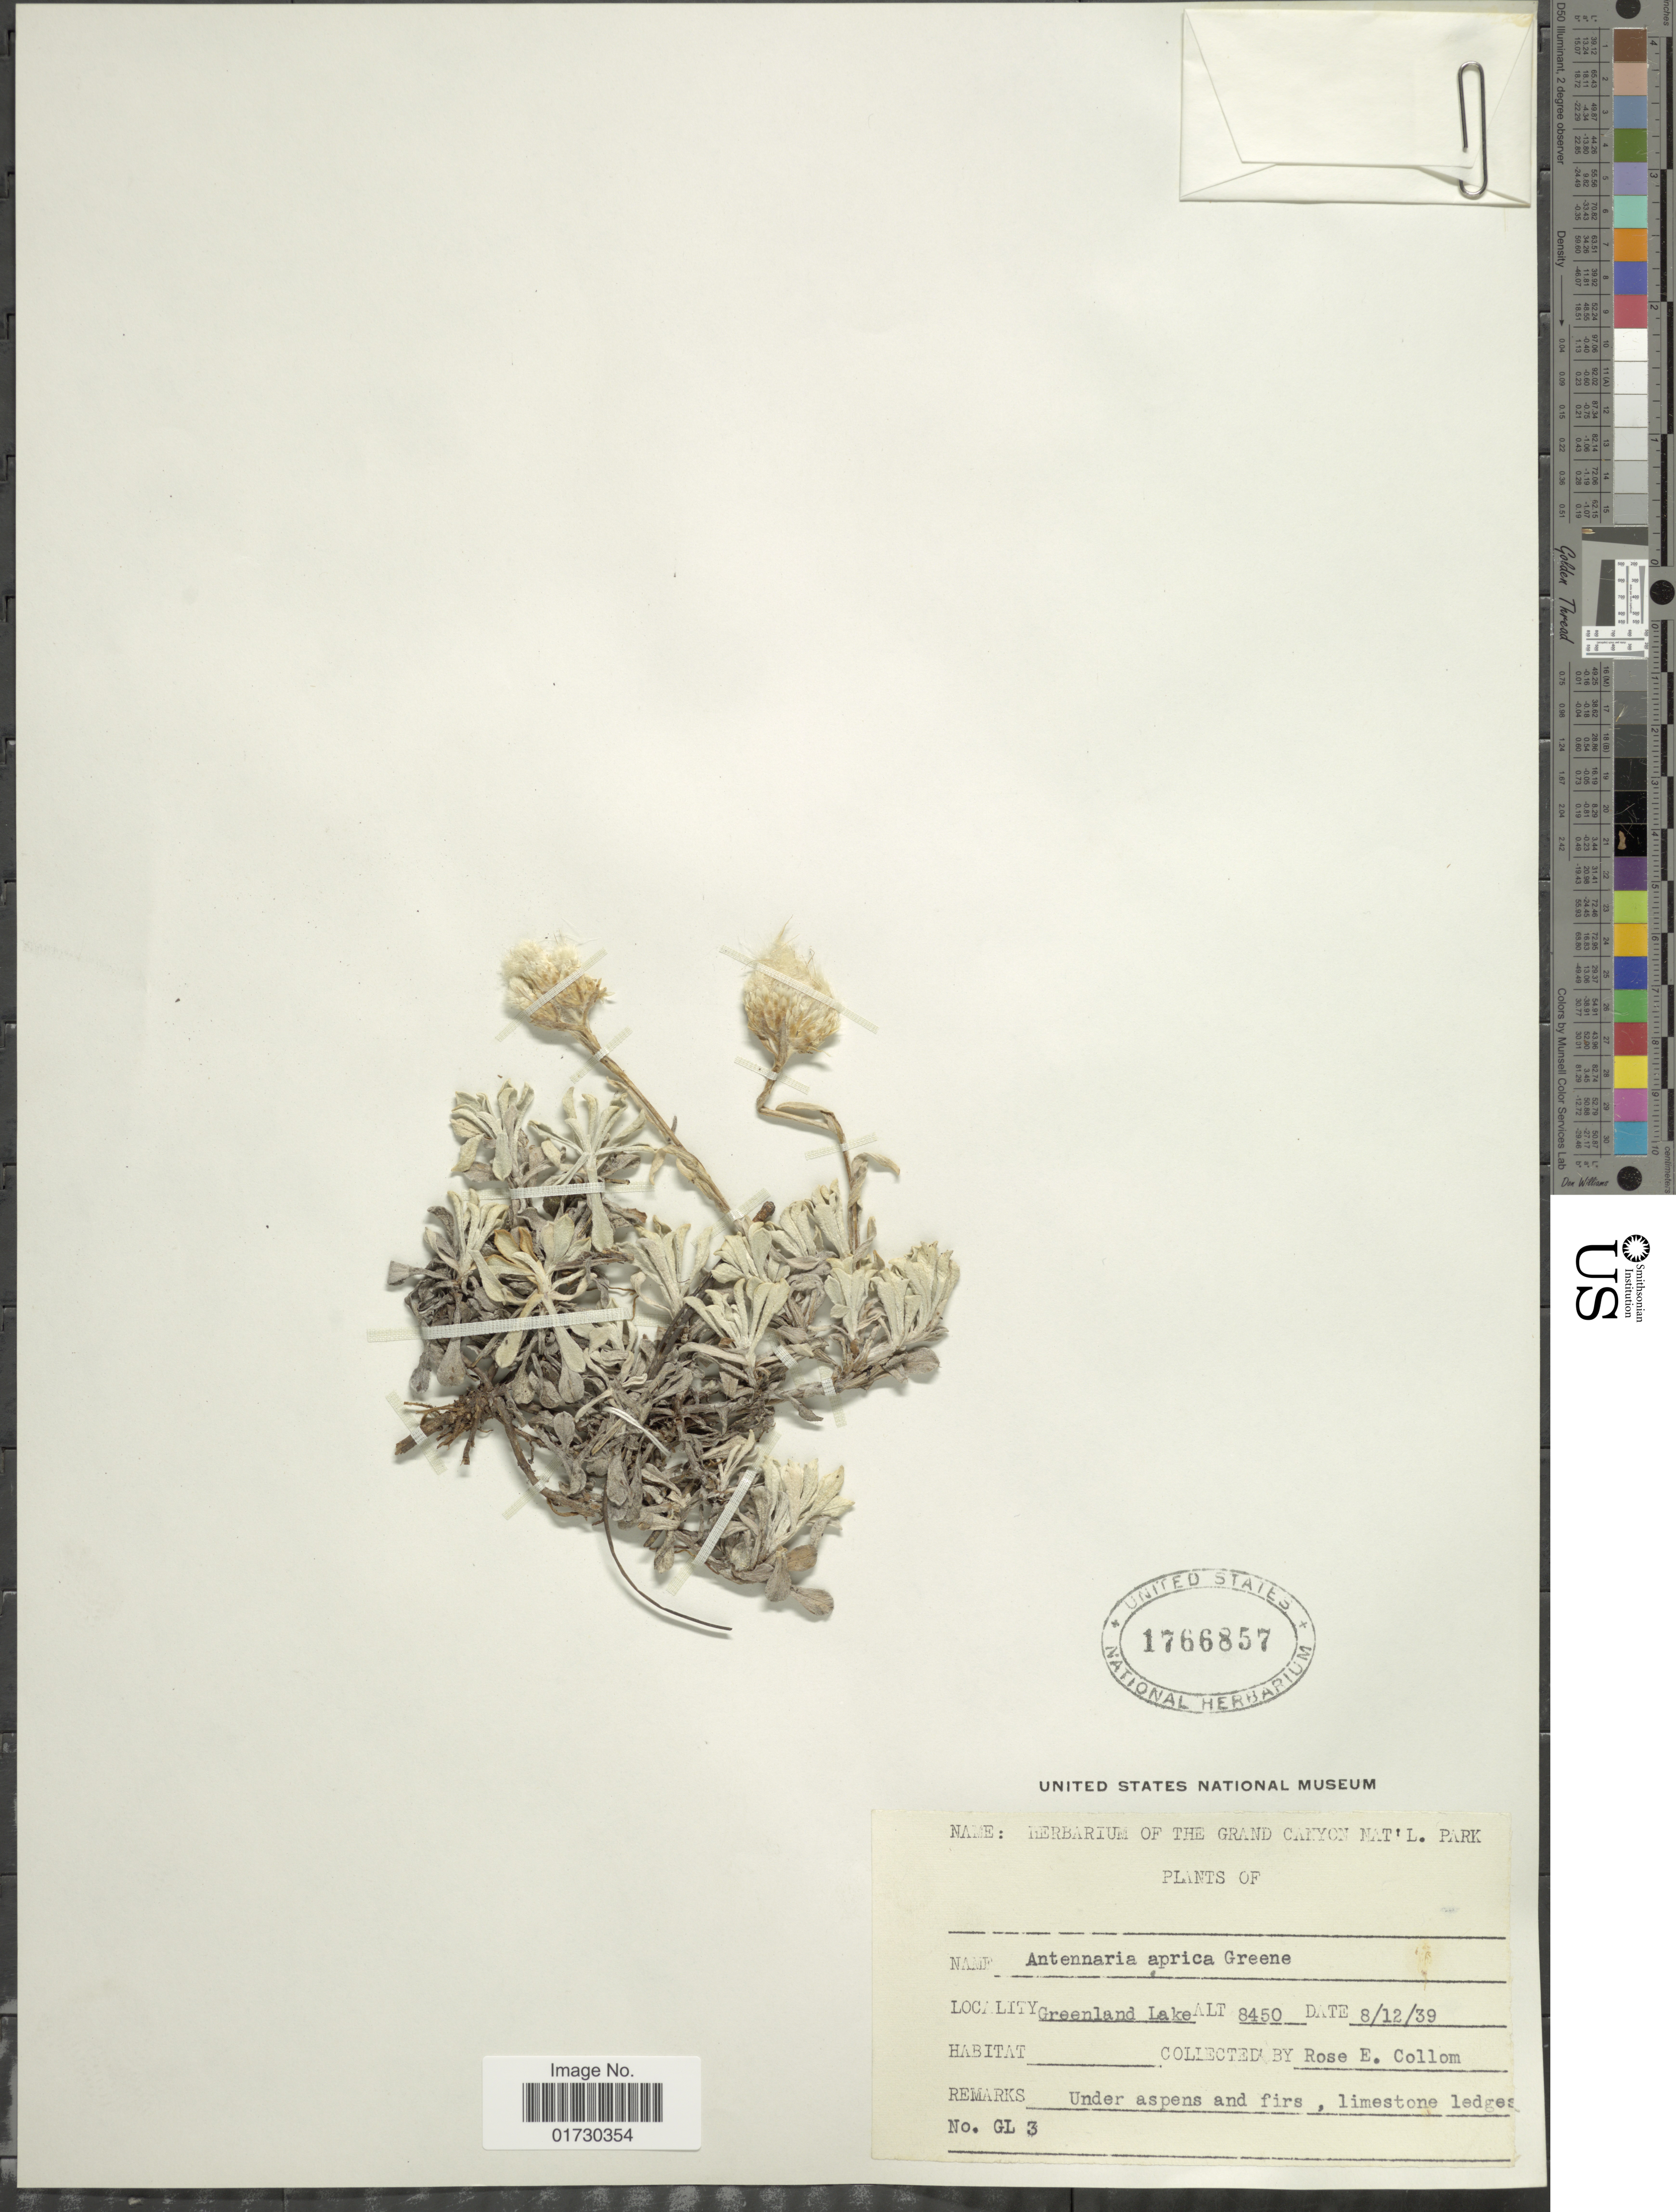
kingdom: Plantae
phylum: Tracheophyta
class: Magnoliopsida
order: Asterales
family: Asteraceae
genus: Antennaria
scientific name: Antennaria aprica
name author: Greene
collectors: R. E. Collom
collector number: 8450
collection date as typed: Transcribed d/m/y: 12/8/39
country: Greenland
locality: Greenland Lake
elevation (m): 8450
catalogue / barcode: US 1766857